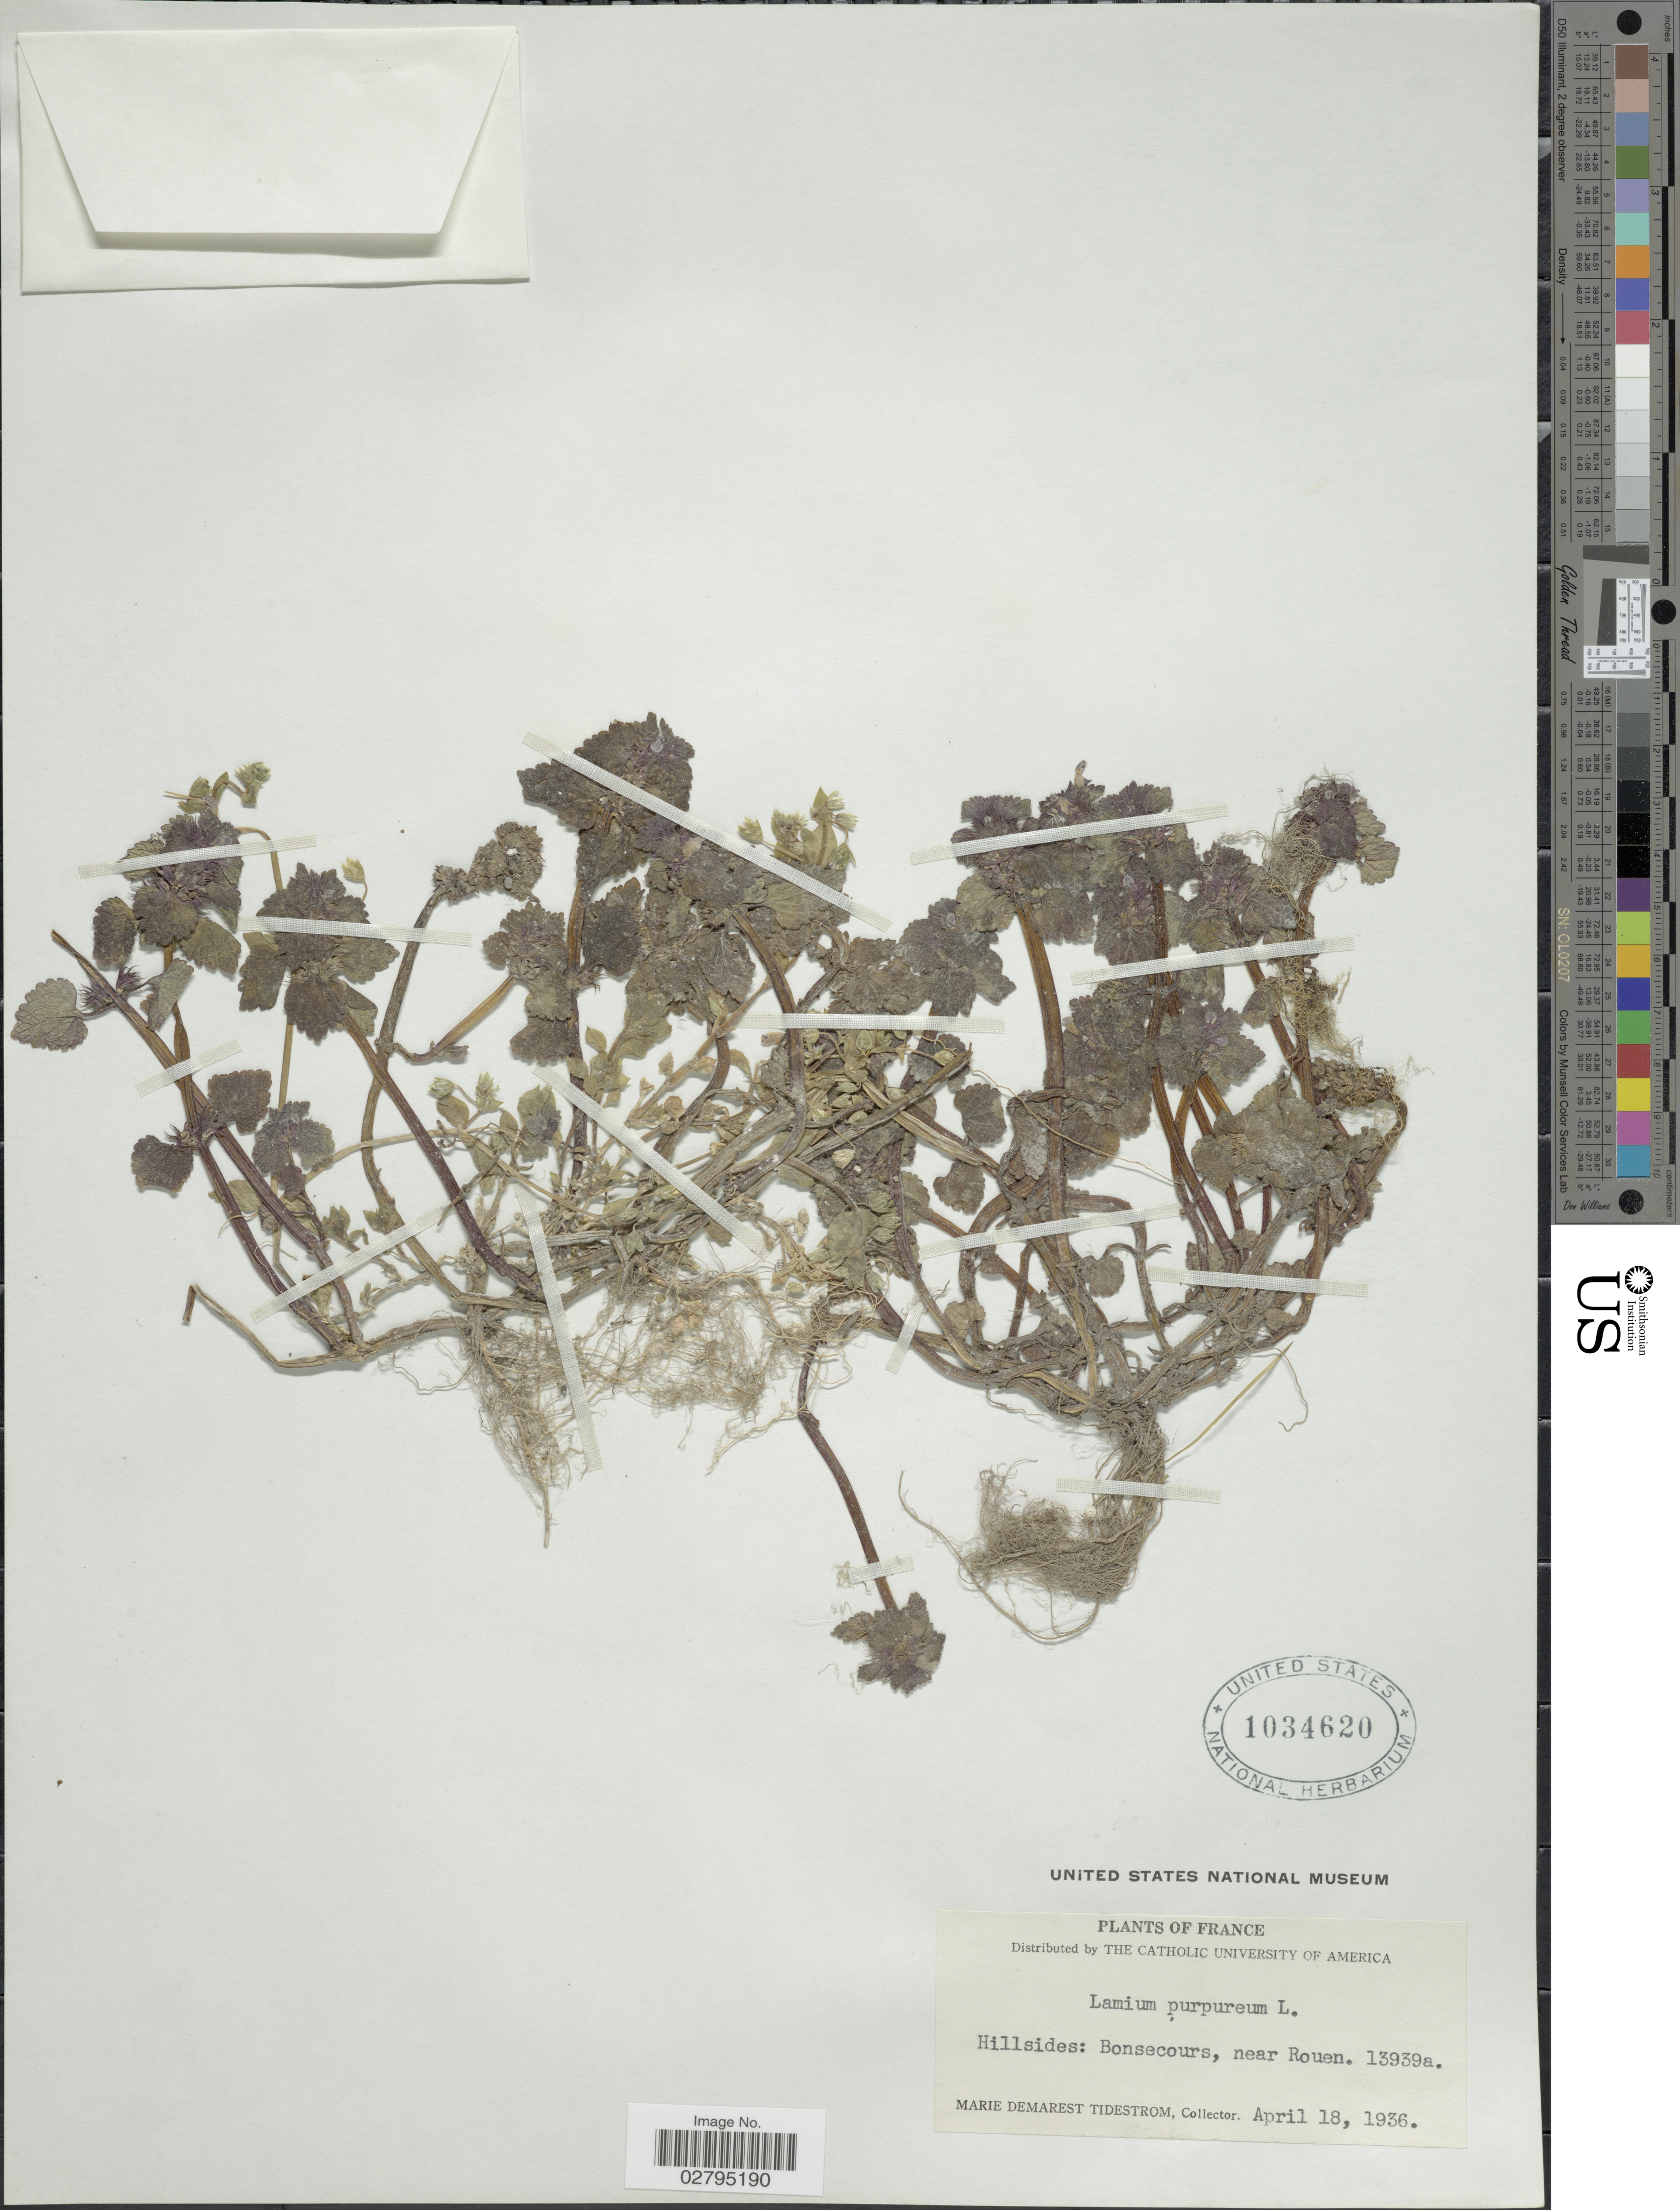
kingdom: Plantae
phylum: Tracheophyta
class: Magnoliopsida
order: Lamiales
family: Lamiaceae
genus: Lamium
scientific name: Lamium purpureum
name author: L.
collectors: M. Tidestrom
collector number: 13939a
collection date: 1936-04-18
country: France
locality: Hillsides: Bonsecours, near Rouen.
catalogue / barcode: US 1034620